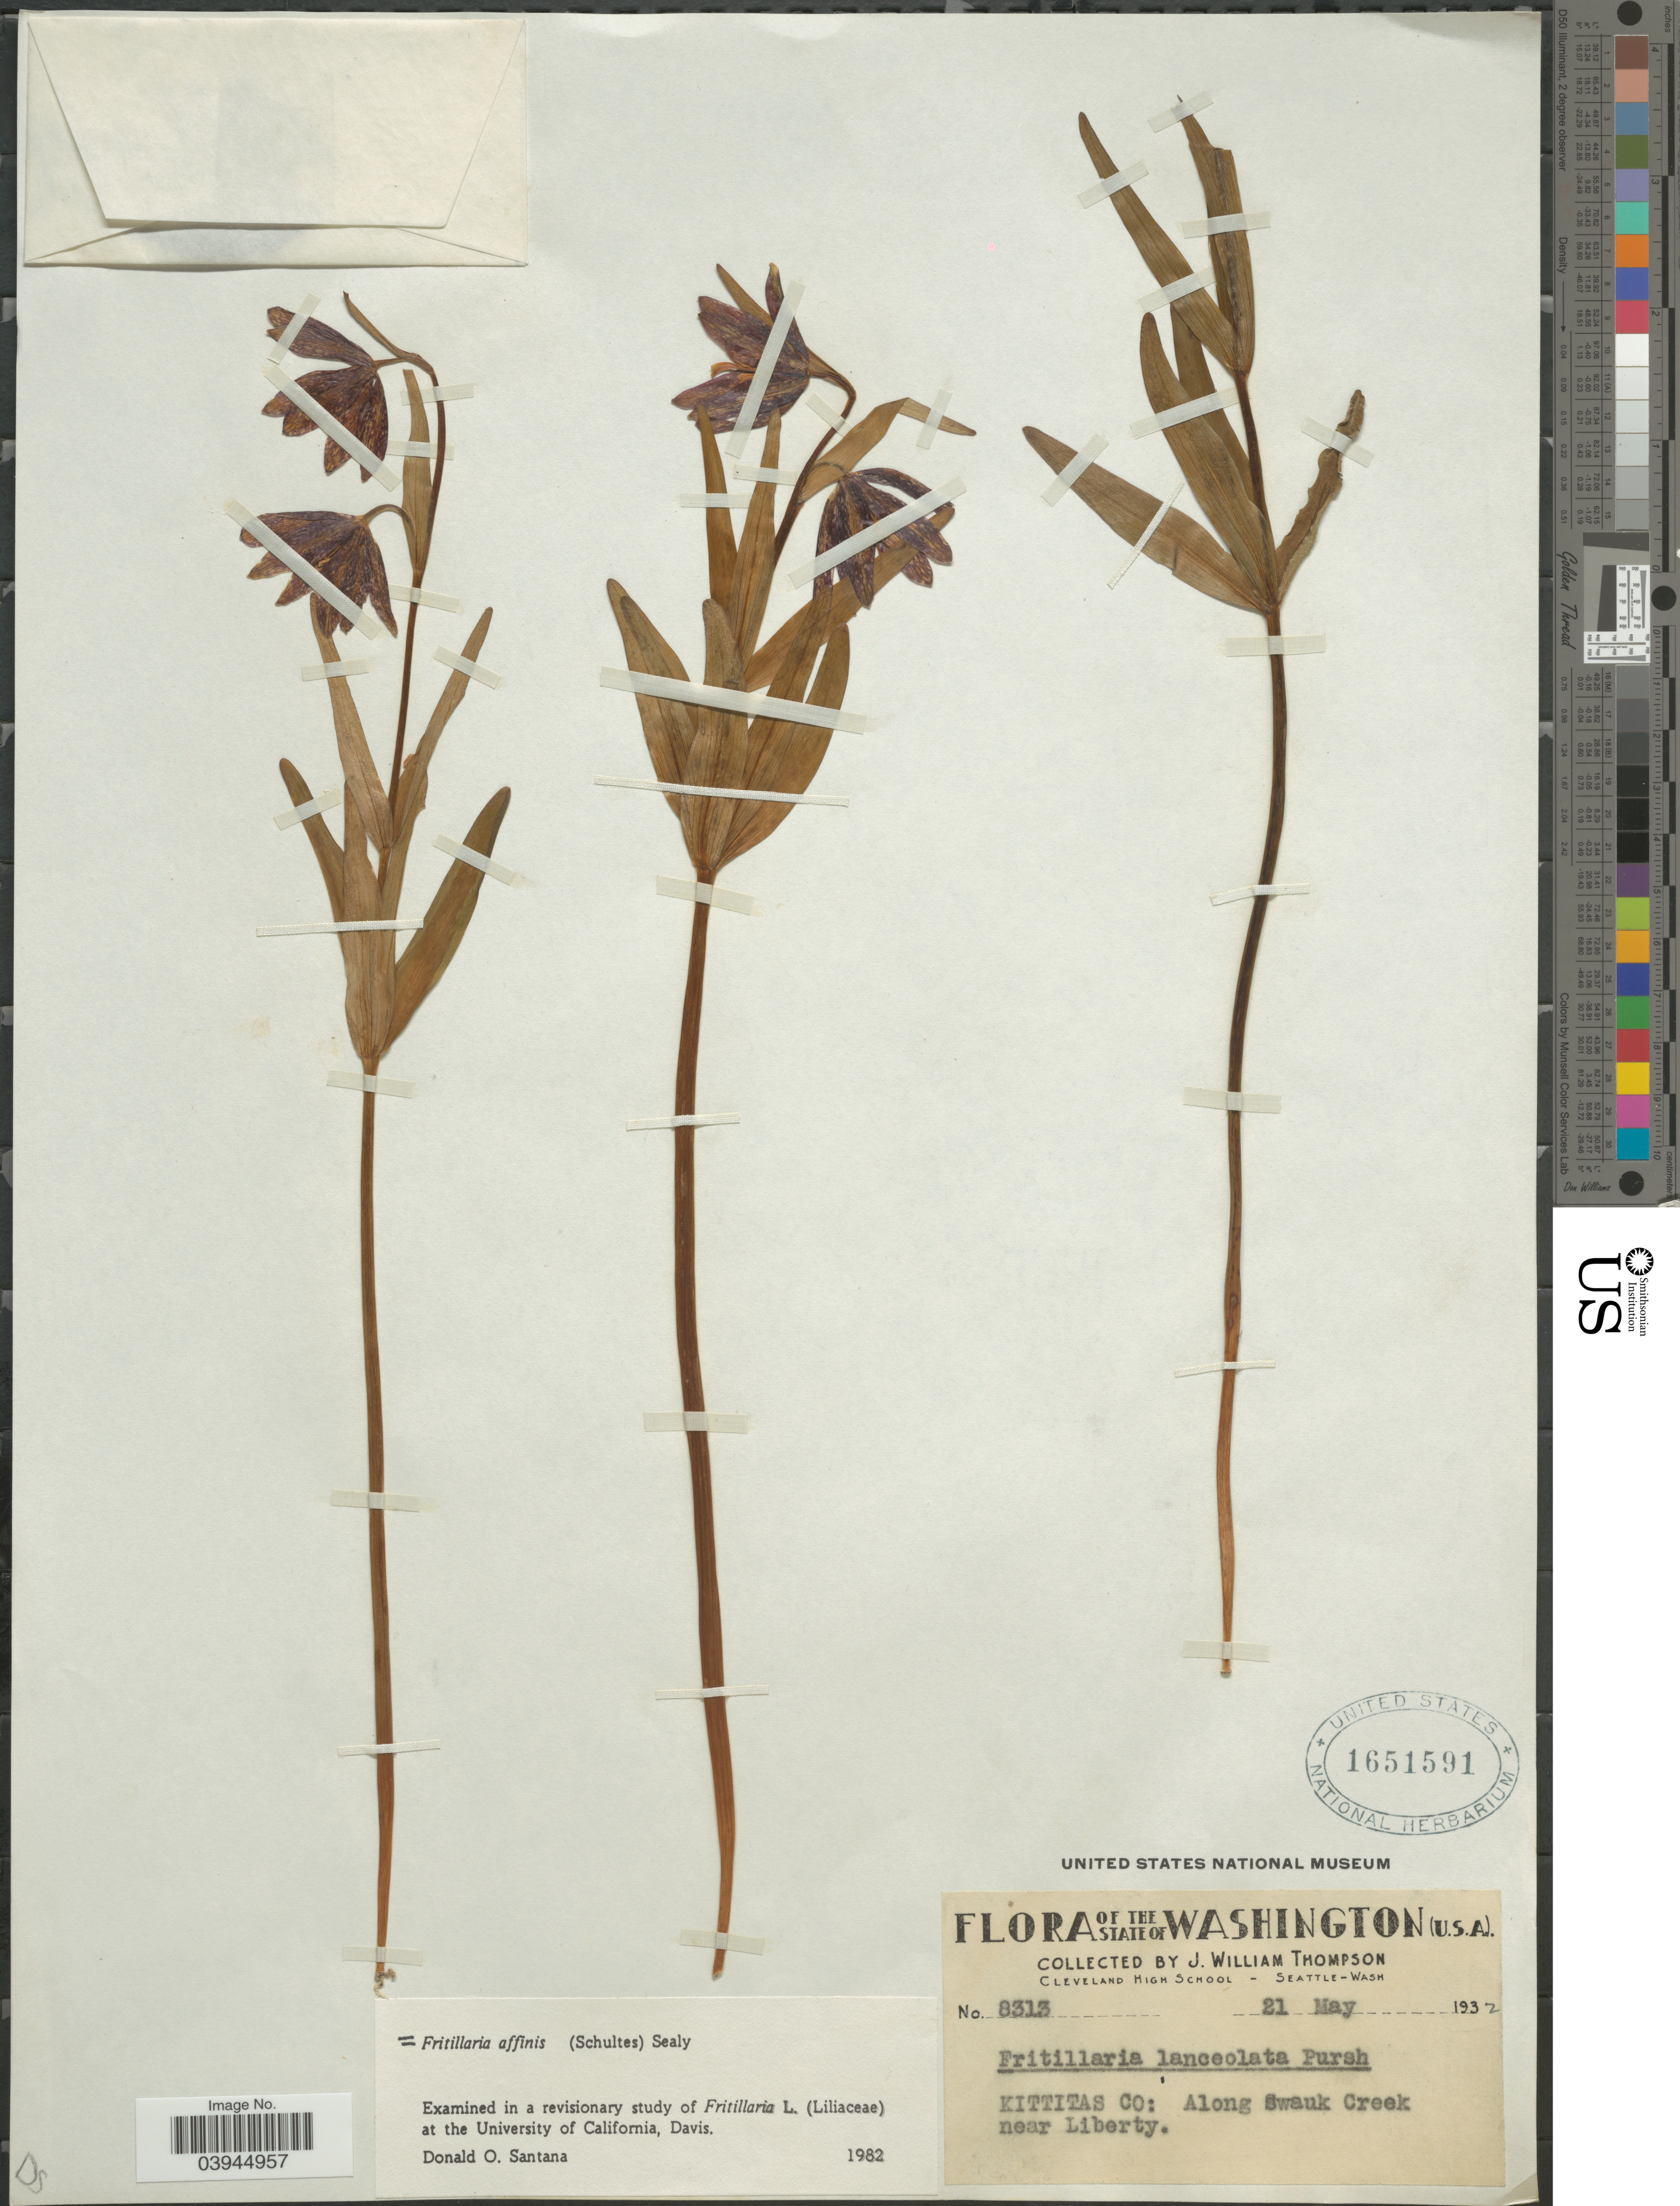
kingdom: Plantae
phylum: Tracheophyta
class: Liliopsida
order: Liliales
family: Liliaceae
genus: Fritillaria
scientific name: Fritillaria affinis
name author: (Schult. & Schult. f.) Sealy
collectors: J. W. Thompson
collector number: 8313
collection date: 1932-05-21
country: United States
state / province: Washington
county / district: Kittitas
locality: Kittitas Co: Along Swauk Creek near Liberty.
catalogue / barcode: US 1651591